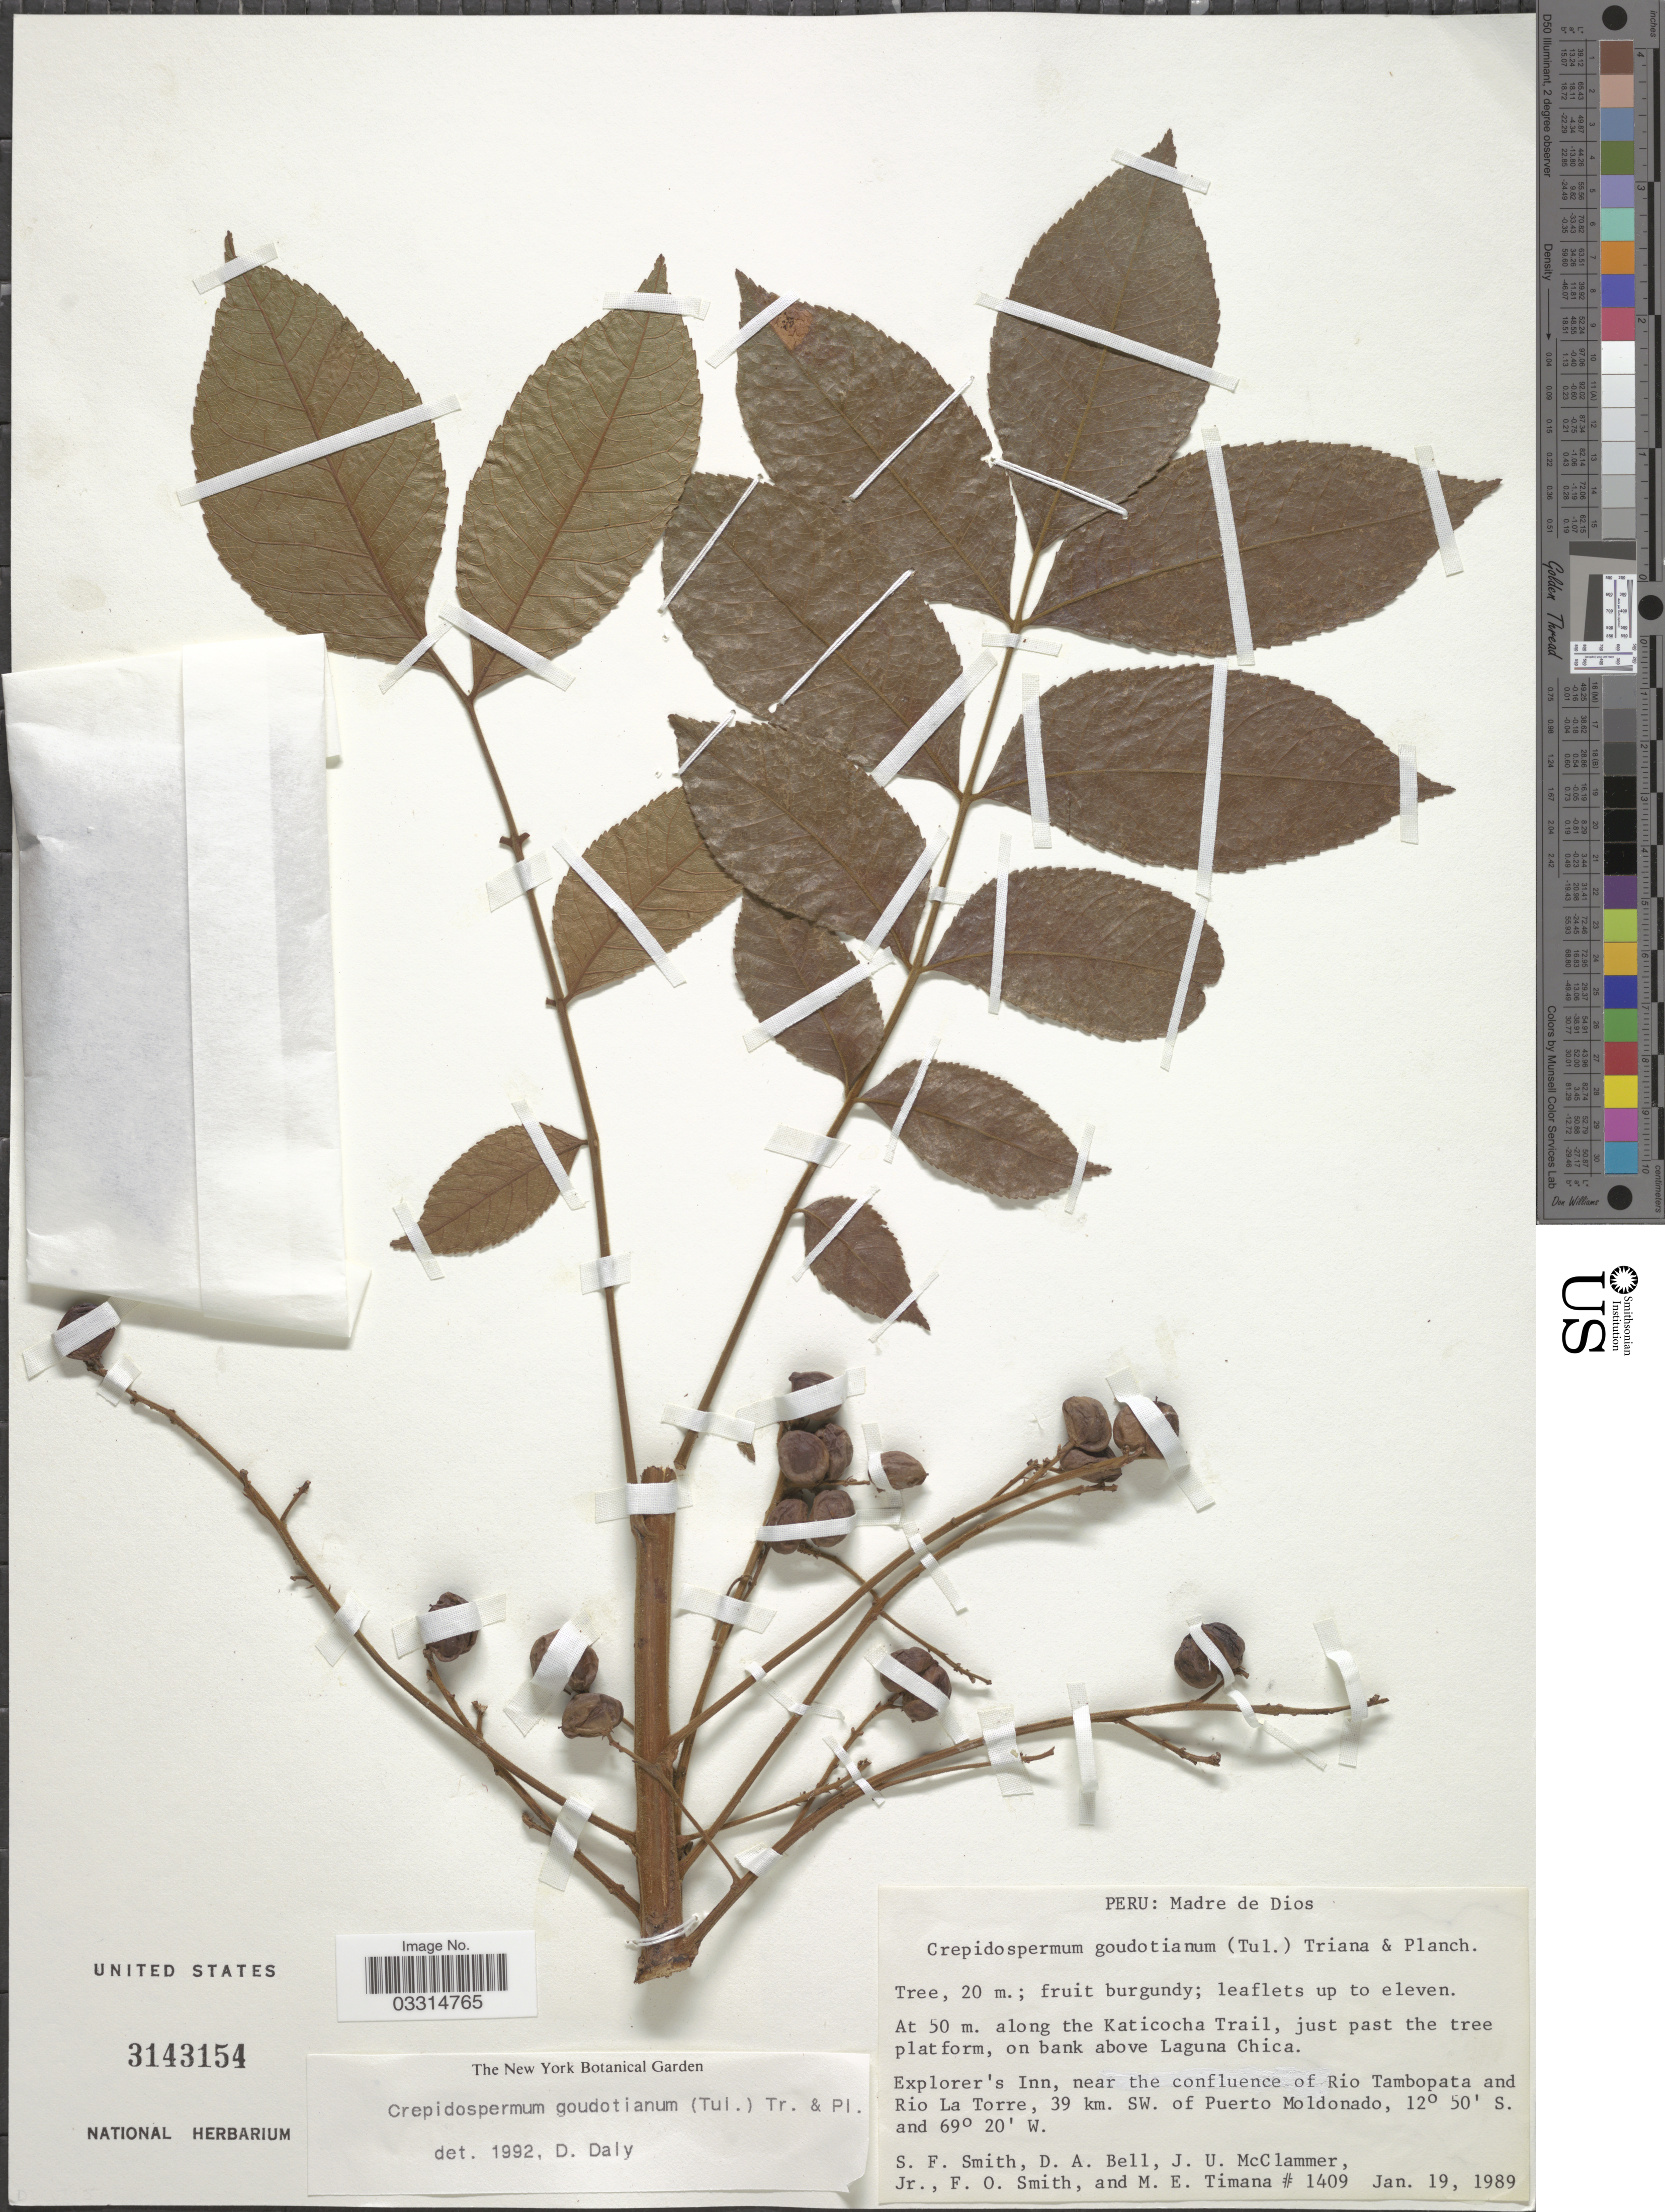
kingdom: Plantae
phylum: Tracheophyta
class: Magnoliopsida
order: Sapindales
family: Burseraceae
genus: Protium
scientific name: Protium goudotianum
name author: (Tul.) Byng & Christenh.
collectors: S.F. Smith, D. A. Bell, J. McClammer Jr. & F. Smith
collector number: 1409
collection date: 1989-01-19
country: Peru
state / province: Madre de Dios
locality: Along the Katicocha Trail, just past the tree platform, on bank above Laguna Chica. Explorer's Inn, near the confluence of Rio Tambopata and Rio La Torre, 39 km. SW. of Puerto Moldonado.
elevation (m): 50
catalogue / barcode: US 3143154